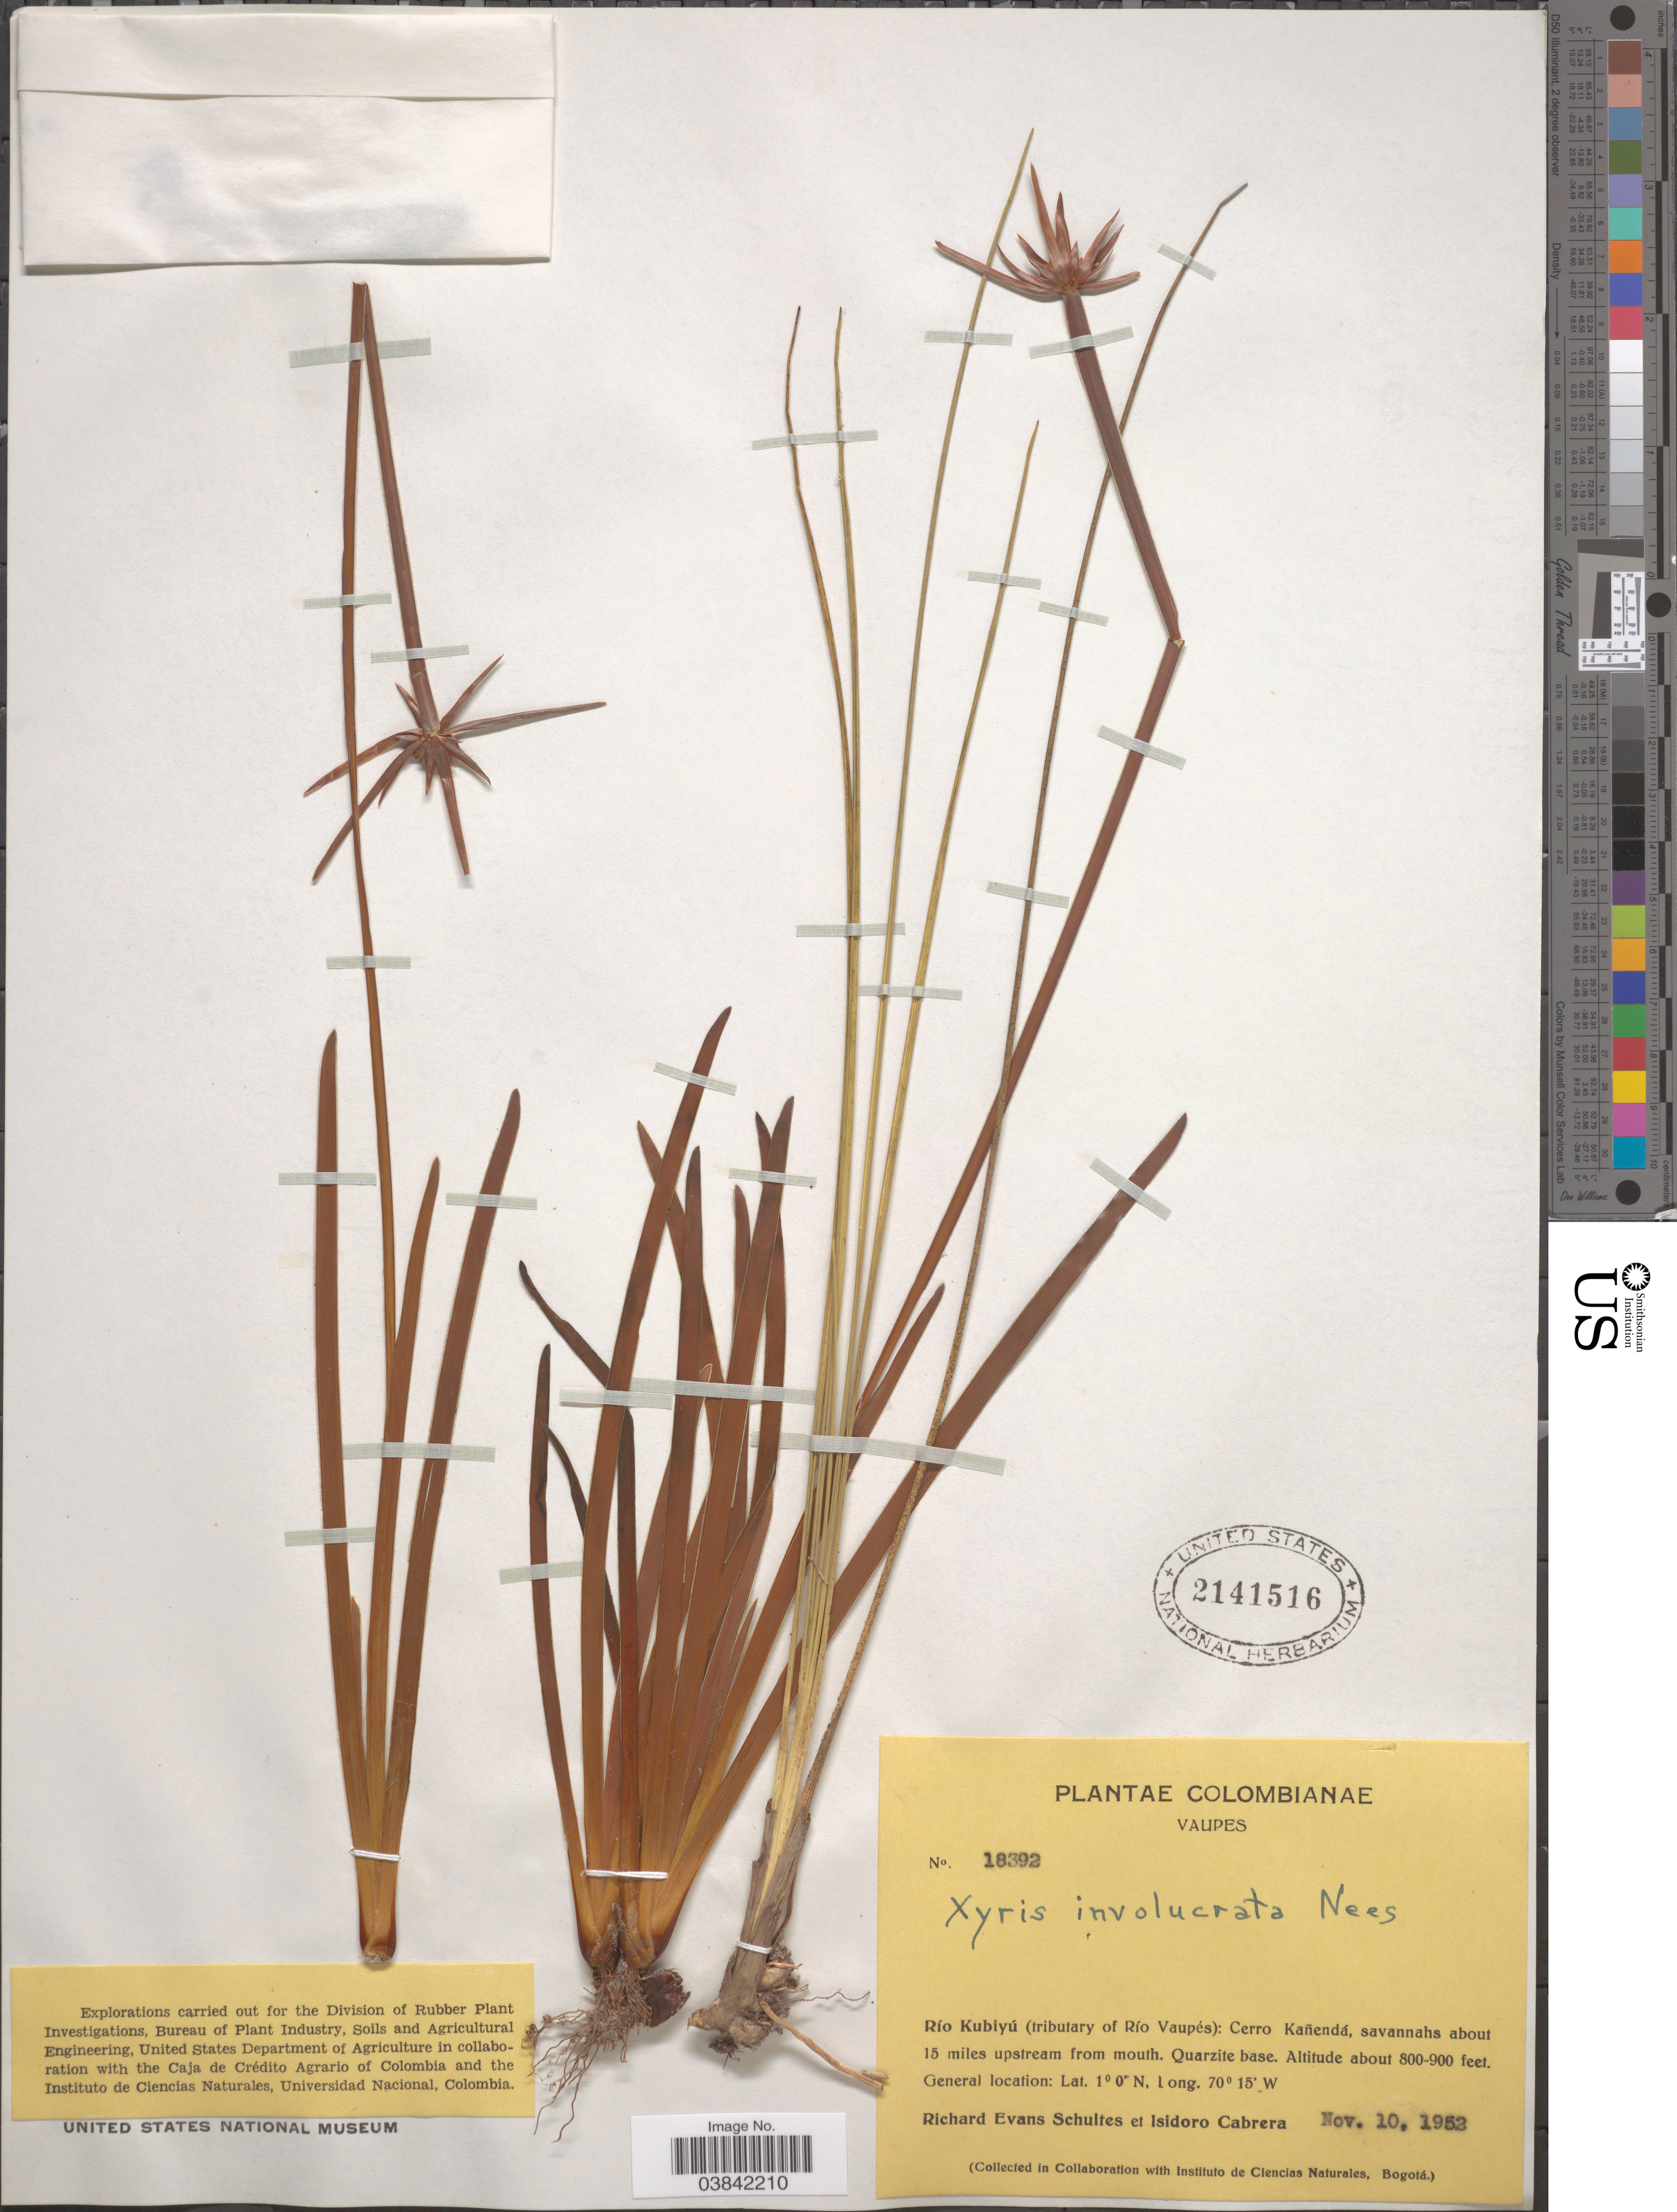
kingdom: Plantae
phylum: Tracheophyta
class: Liliopsida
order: Poales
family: Xyridaceae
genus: Xyris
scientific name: Xyris involucrata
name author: Nees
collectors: R. E. Schultes & I. Cabrera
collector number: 18392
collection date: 1952-11-10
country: Colombia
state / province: Vaupés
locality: Río Kubiyú (tributary of Río Vaupés): Cerro Kañendá, savannahs about 15 miles upstream from mouth.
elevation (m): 244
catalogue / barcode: US 2141516